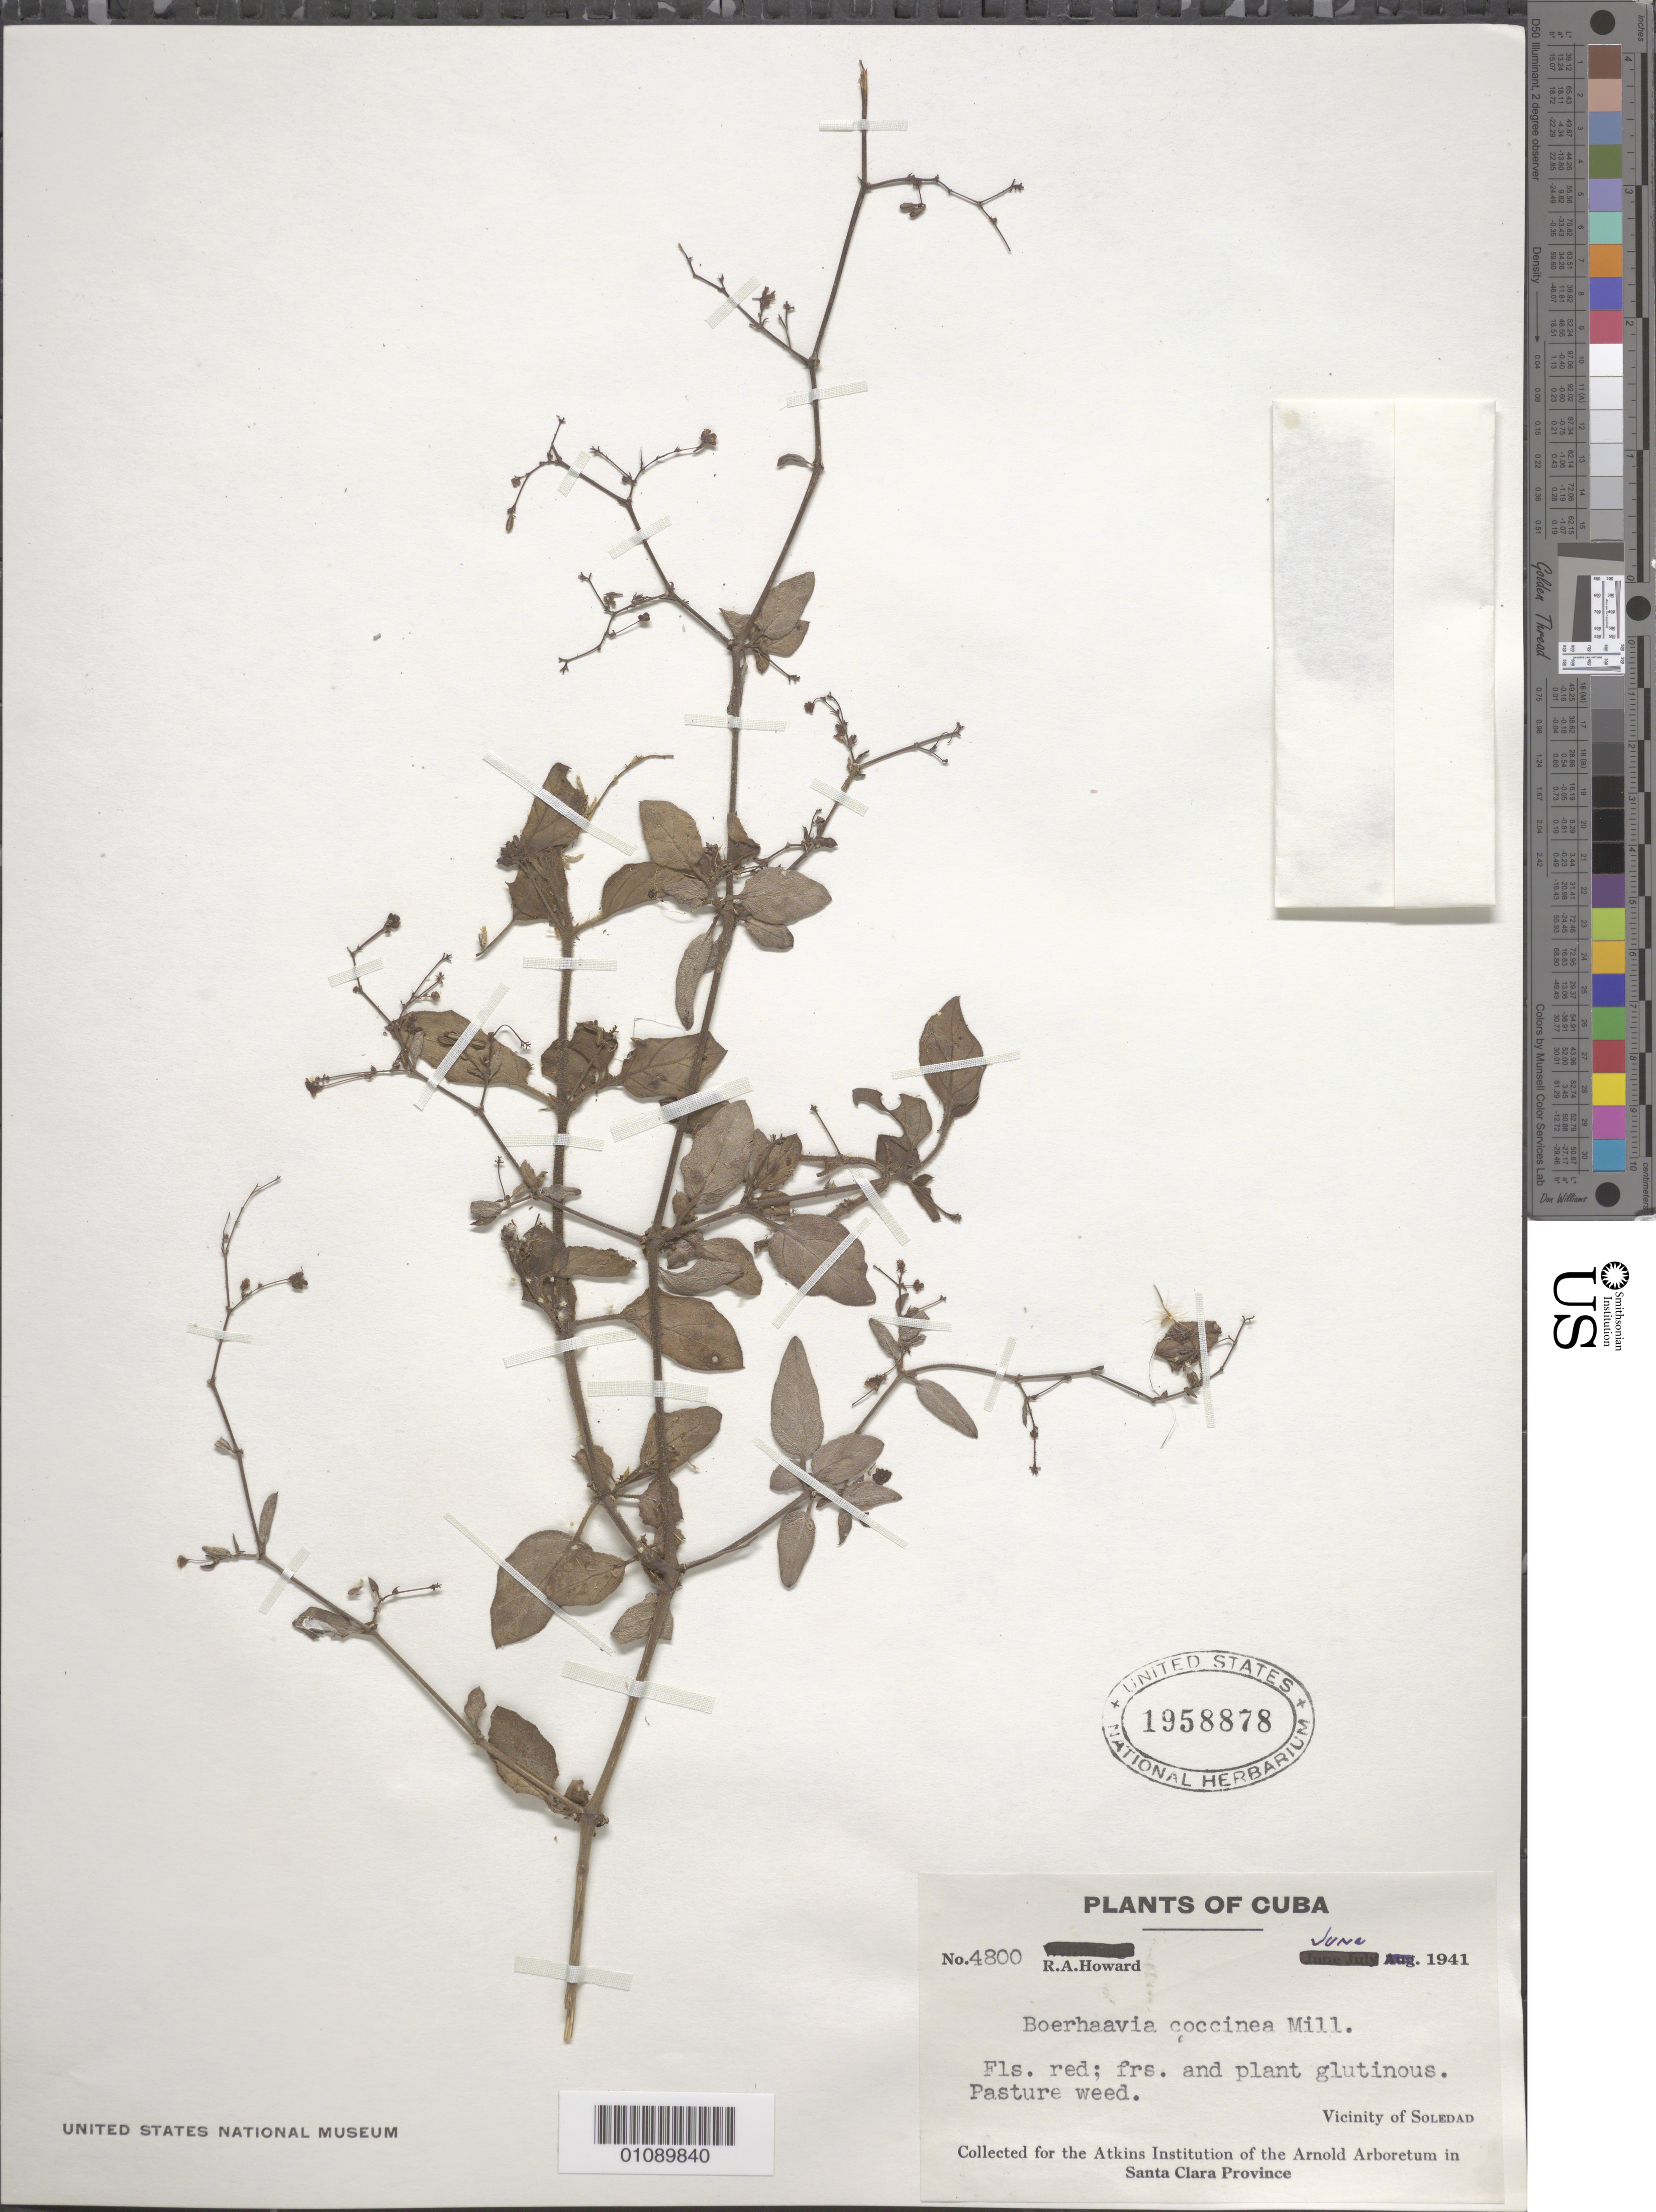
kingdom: Plantae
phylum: Tracheophyta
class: Magnoliopsida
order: Caryophyllales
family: Nyctaginaceae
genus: Boerhavia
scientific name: Boerhavia caribaea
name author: Jacq.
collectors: R. A. Howard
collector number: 4800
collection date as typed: Jun 1941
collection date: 1941-06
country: Cuba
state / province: Cienfuegos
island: Cuba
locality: Vicinity of Soledad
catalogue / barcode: US 1958878